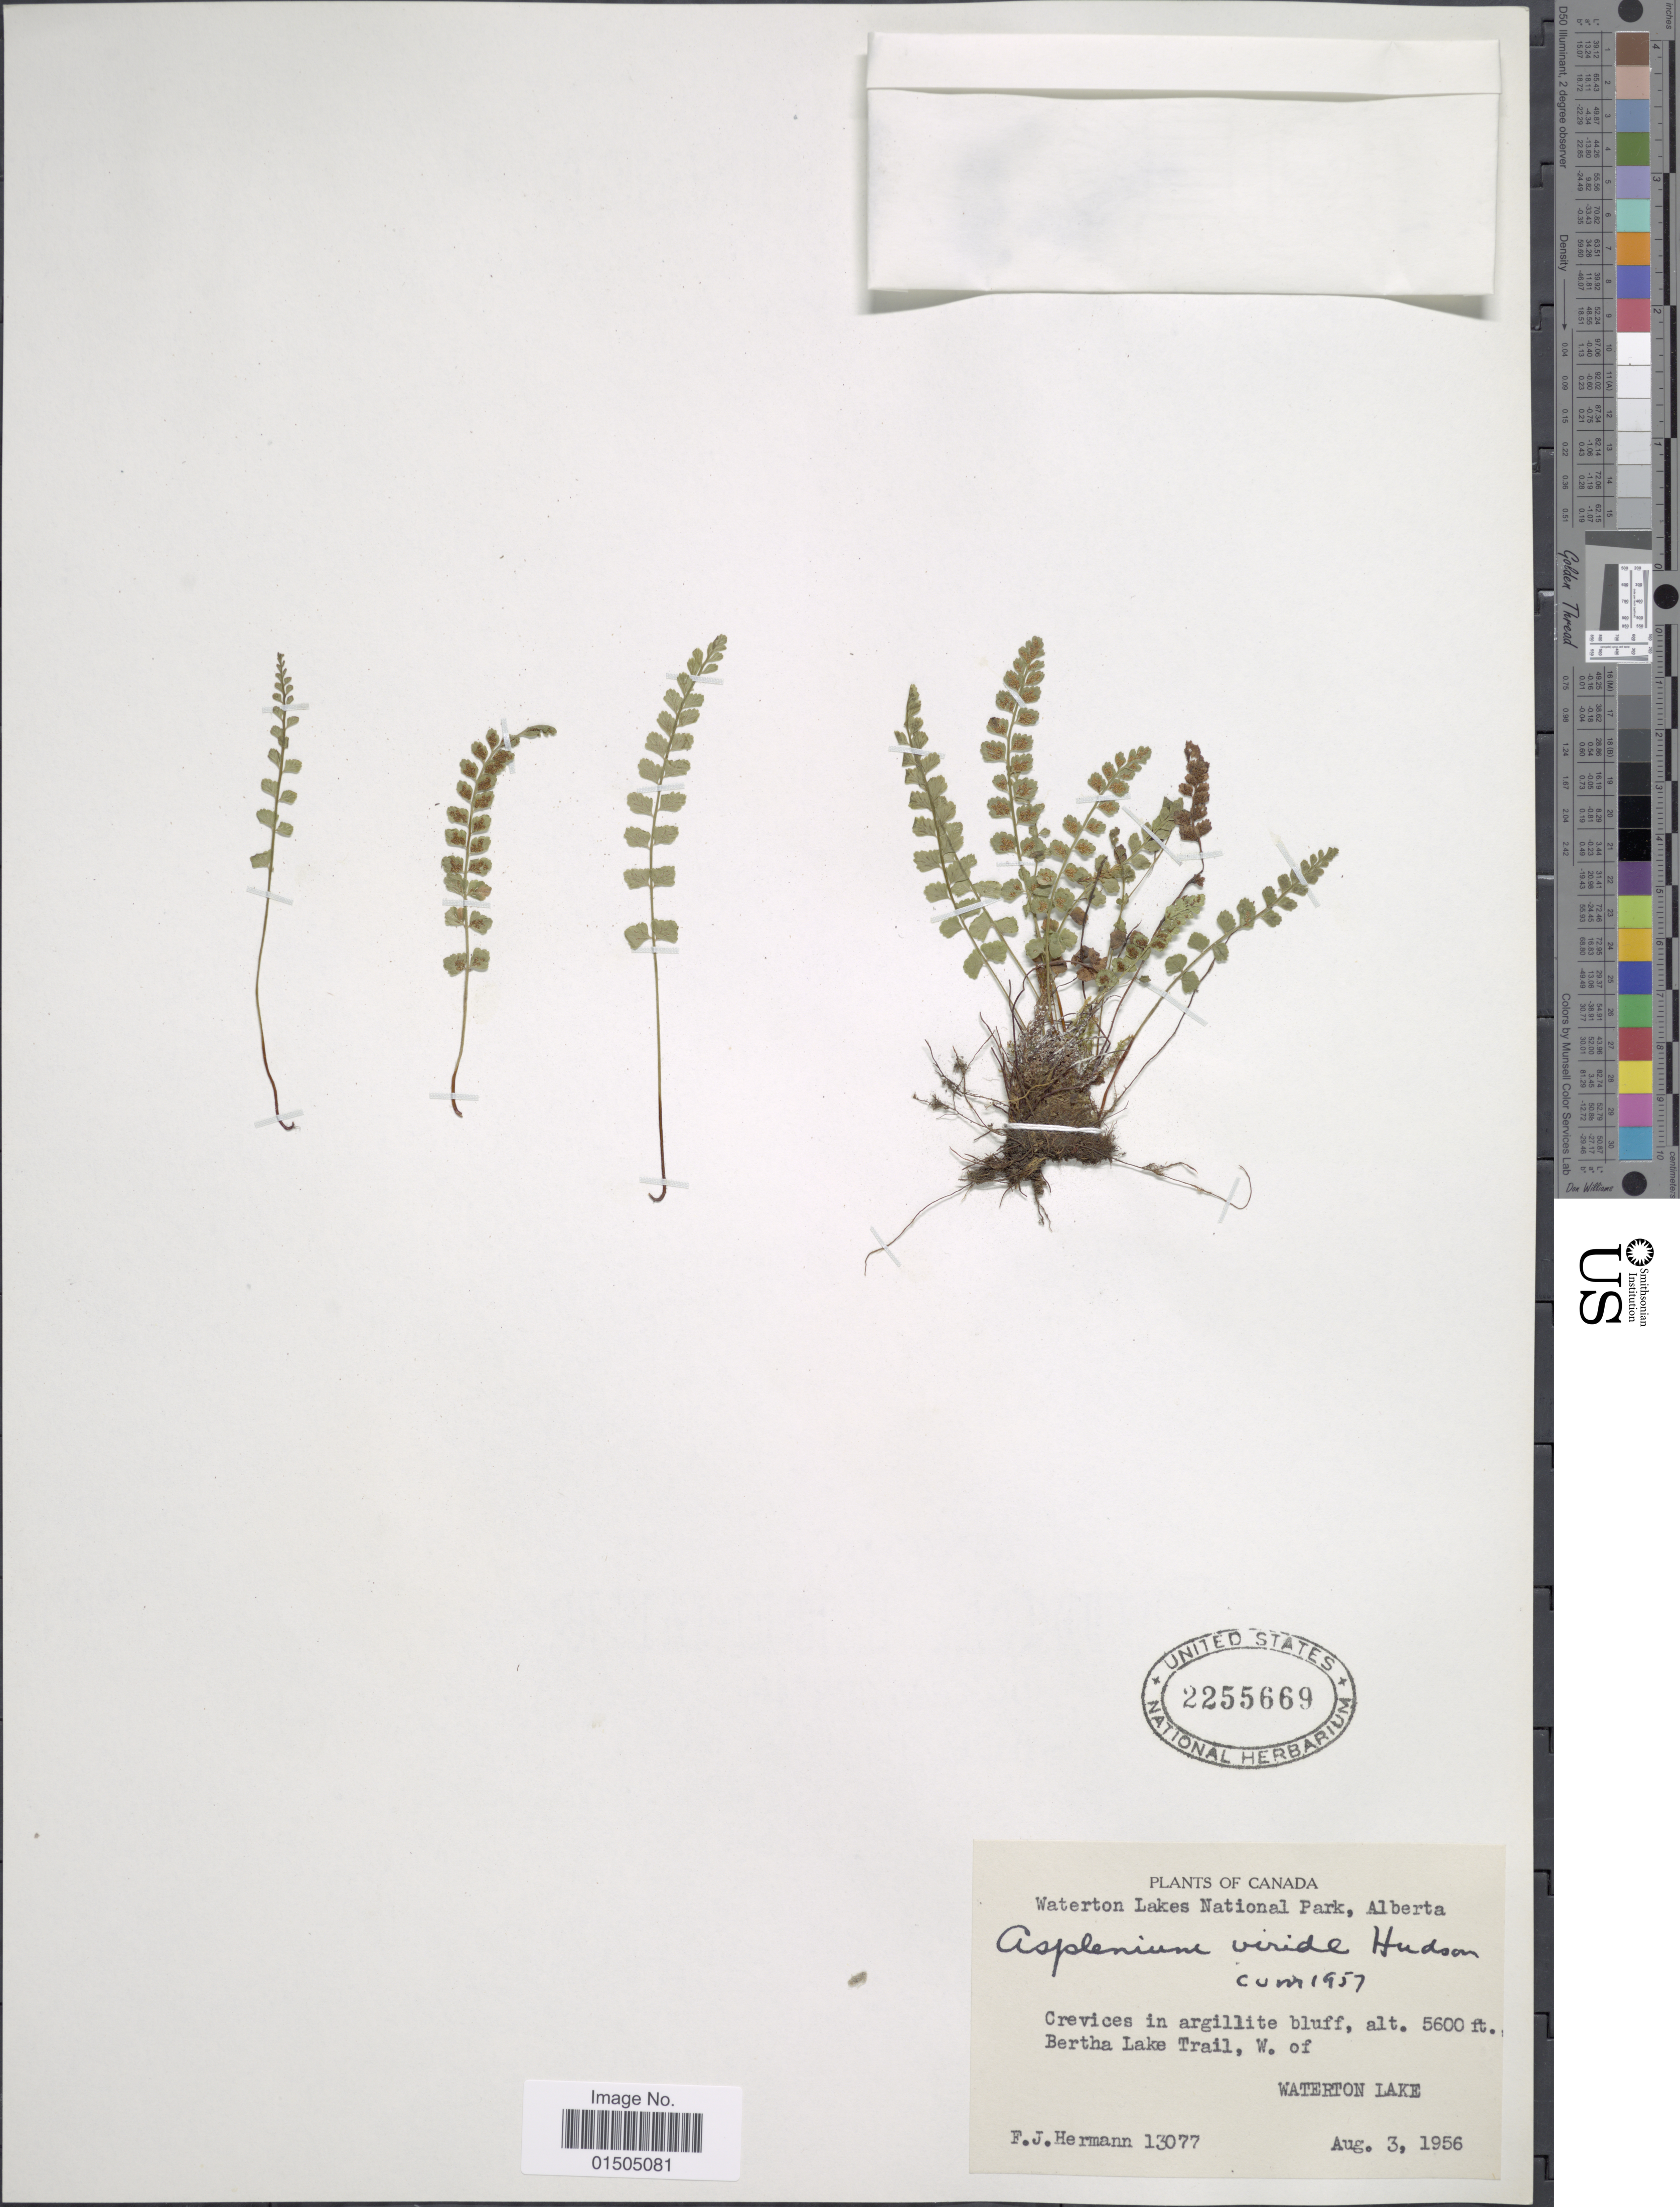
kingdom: Plantae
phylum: Tracheophyta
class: Polypodiopsida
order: Polypodiales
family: Aspleniaceae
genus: Asplenium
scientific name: Asplenium trichomanes-ramosum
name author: L.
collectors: F. J. Hermann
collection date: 1956-08-03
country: Canada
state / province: Alberta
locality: Waterton Lakes National Park. Crevices in argillite bluff, Bertha Lake Trail, W. of Waterton Lake.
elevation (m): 1707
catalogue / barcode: US 2255669